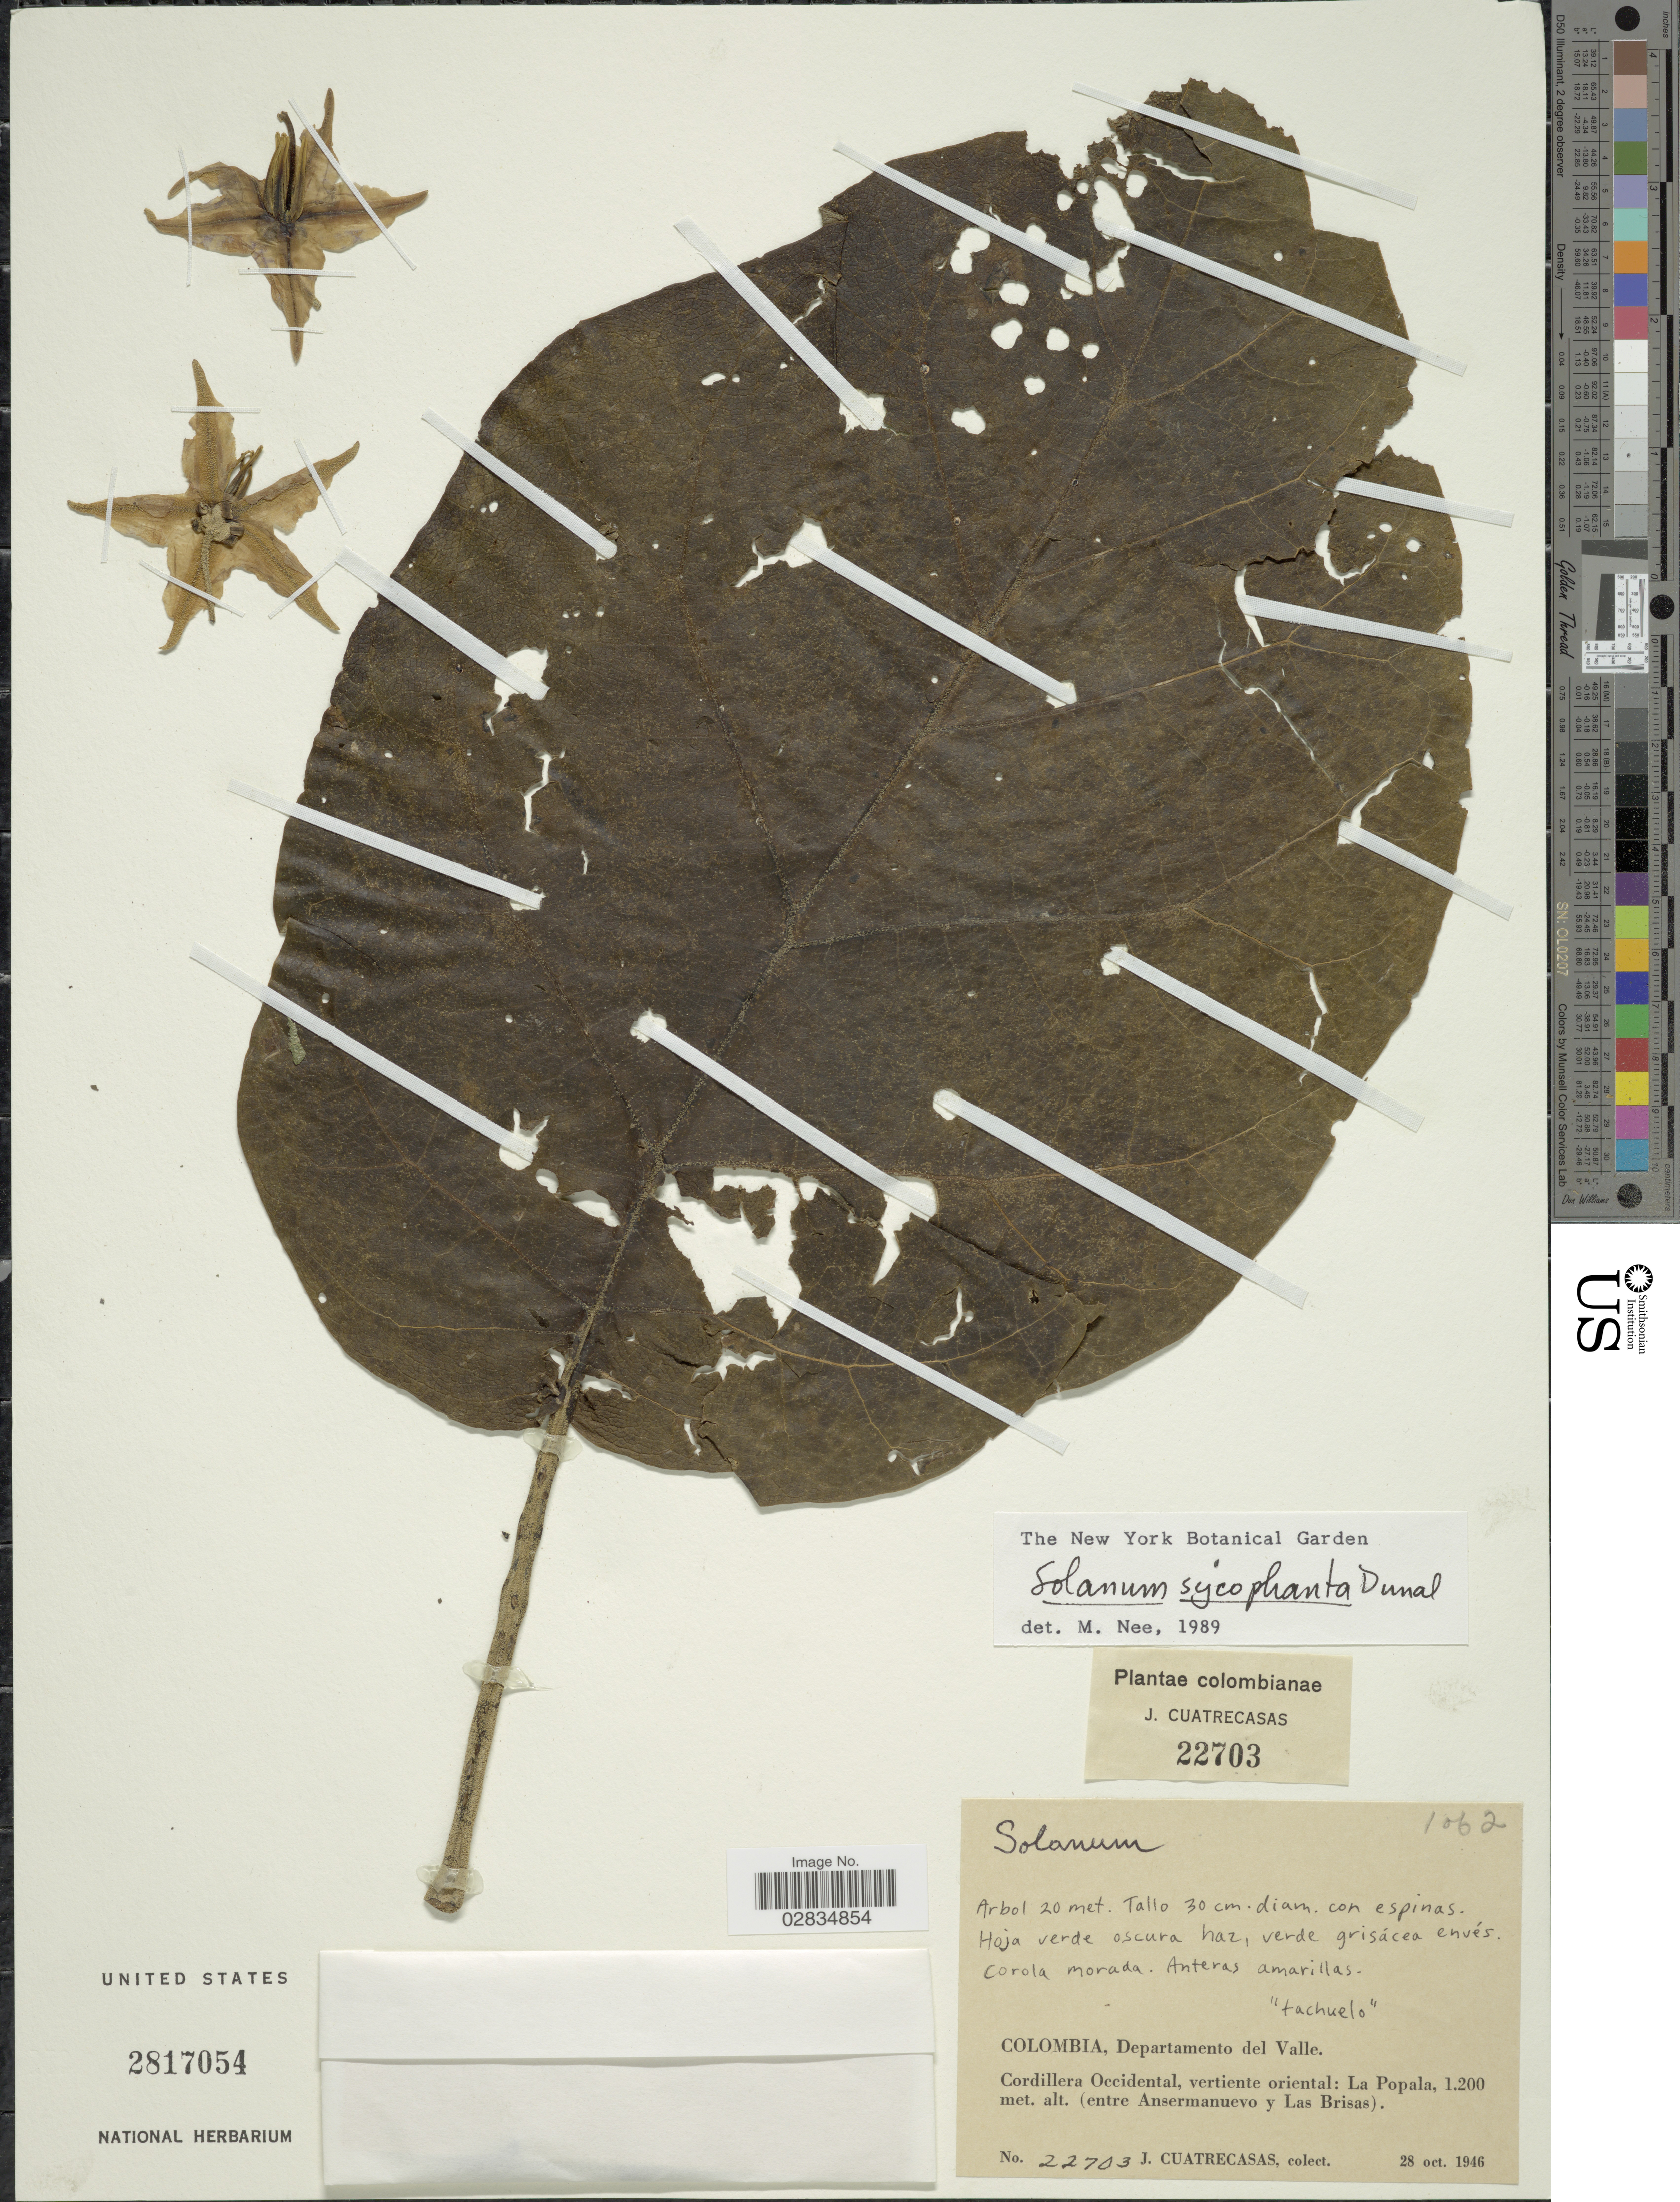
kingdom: Plantae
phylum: Tracheophyta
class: Magnoliopsida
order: Solanales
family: Solanaceae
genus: Solanum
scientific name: Solanum sycophanta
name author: Dunal in DC.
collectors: J. Cuatrecasas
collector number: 22703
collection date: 1946-10-28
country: Colombia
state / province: Valle del Cauca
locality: Departamento del Valle, Cordillera Occidental; vertiente oriental: La Popala (entre Ansermanuevo y Las Brisas).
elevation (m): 1200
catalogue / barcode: US 2817054